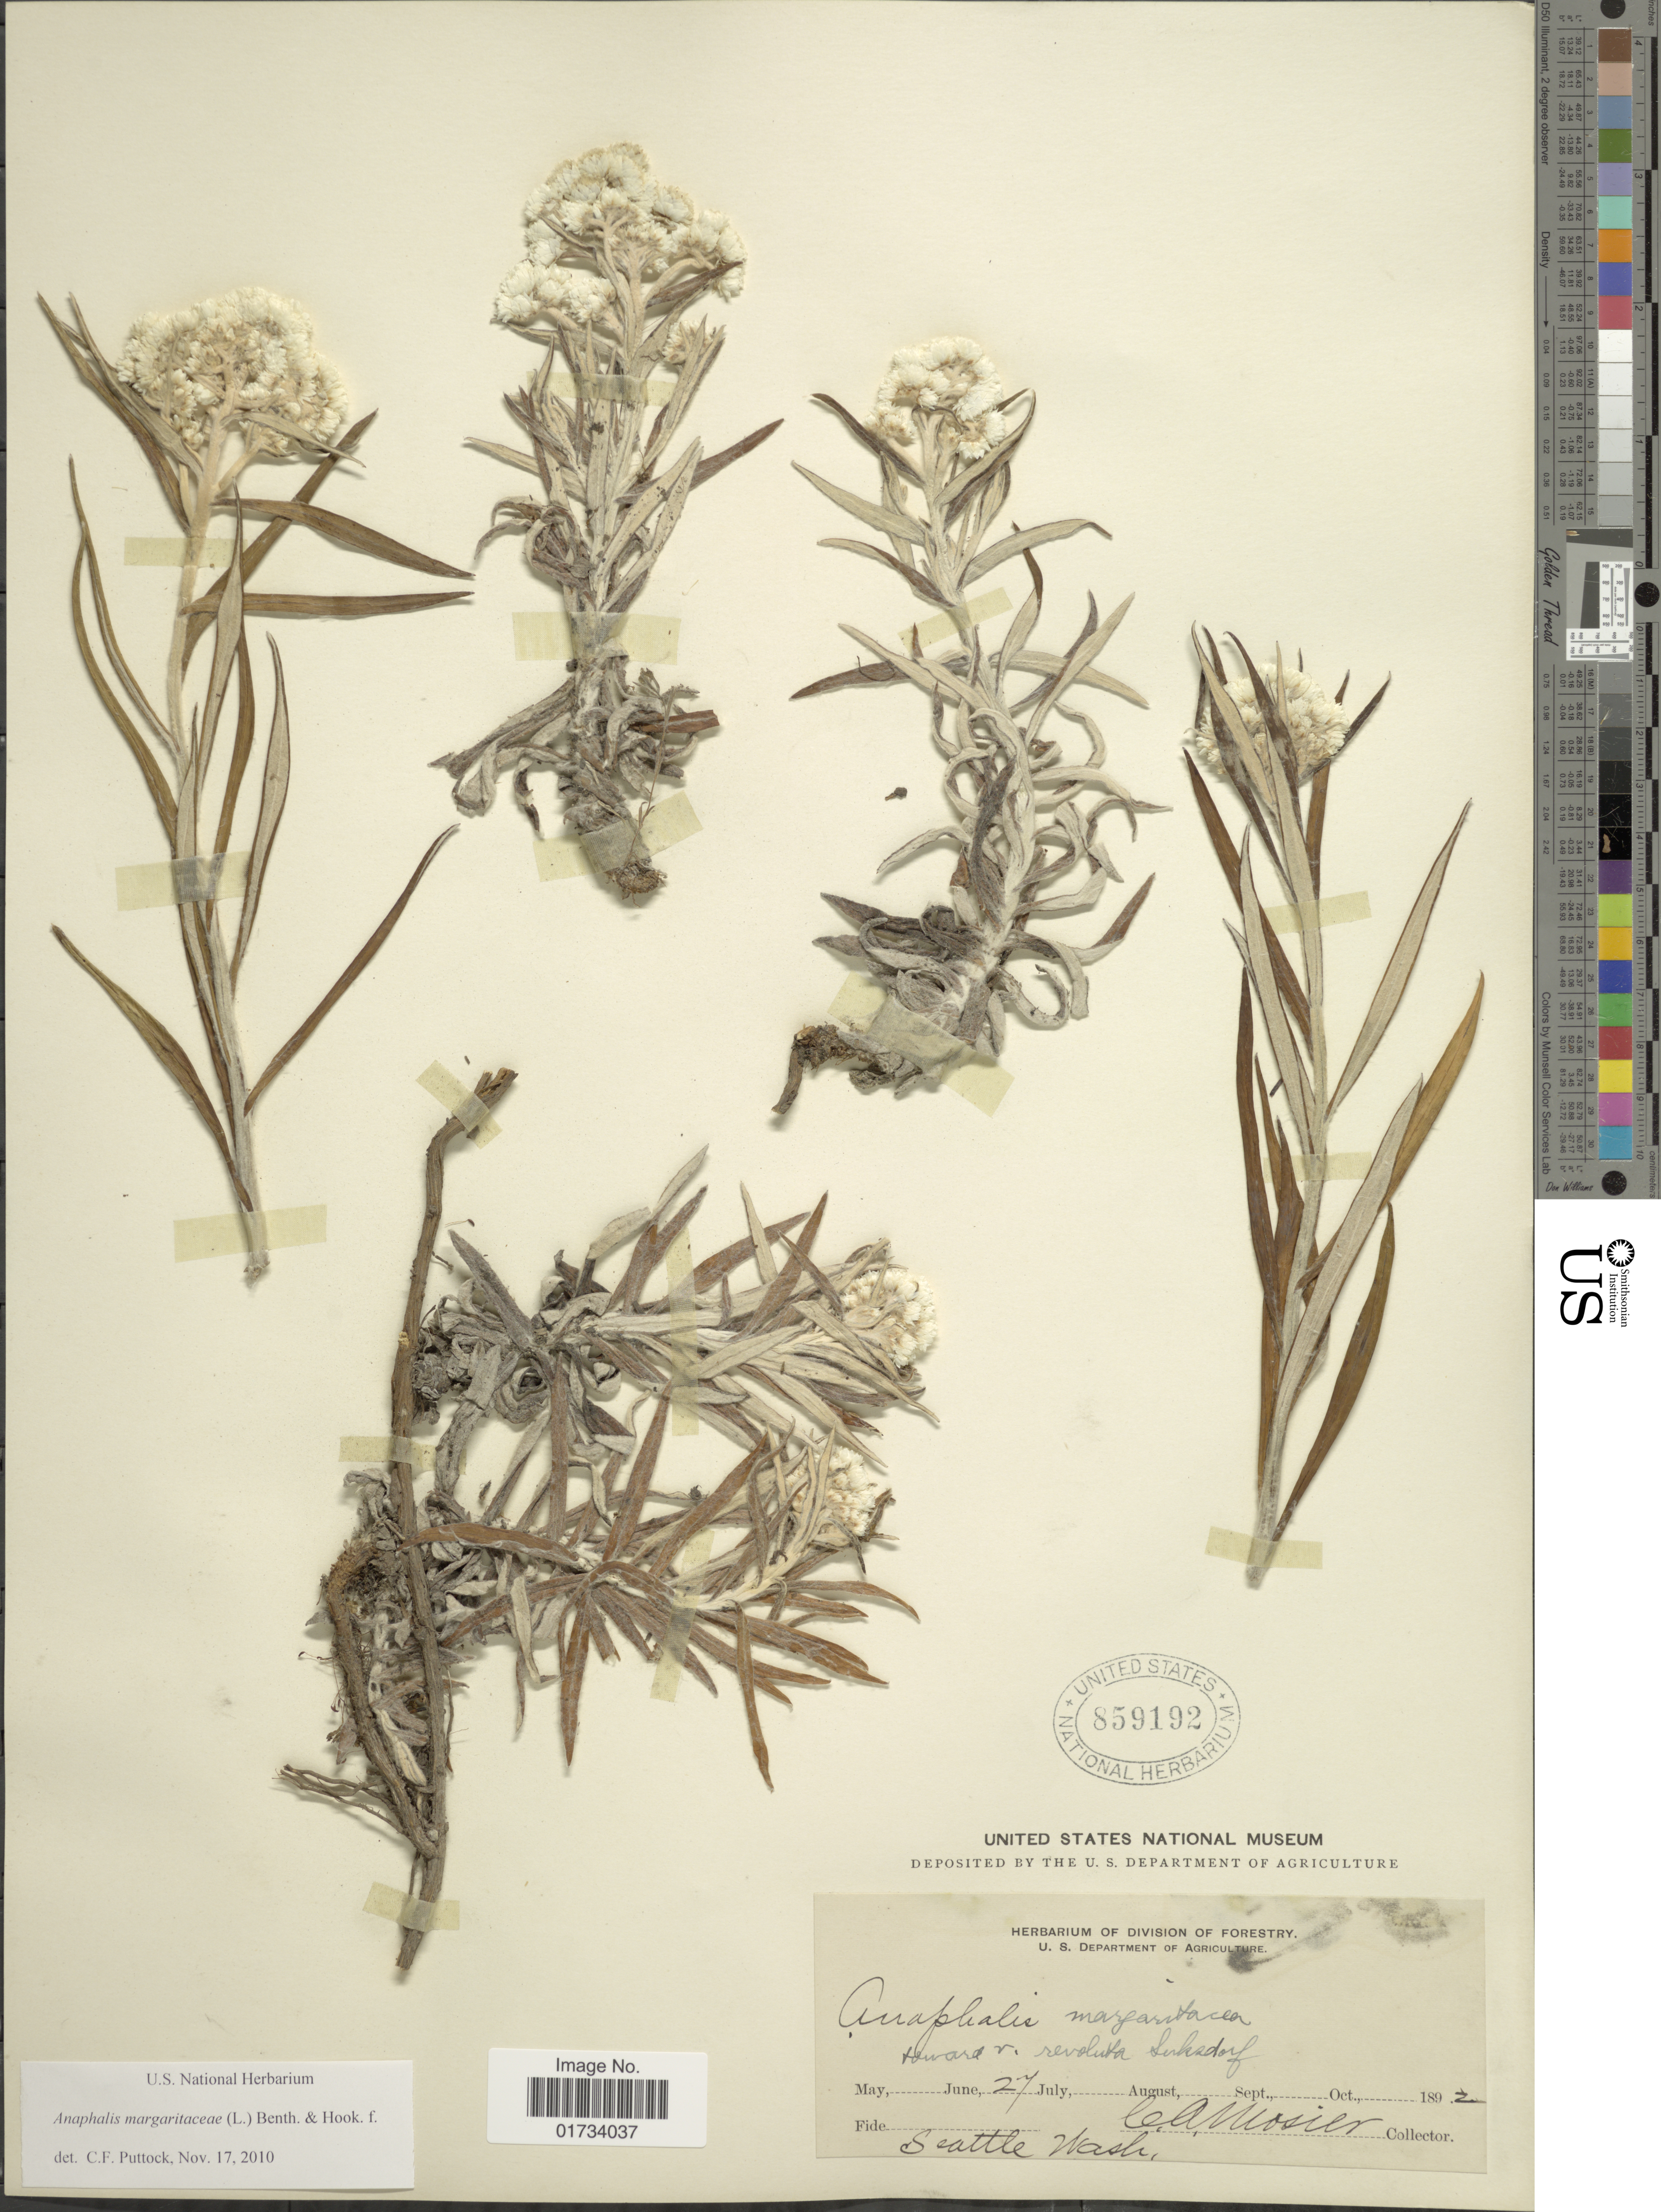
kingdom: Plantae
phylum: Tracheophyta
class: Magnoliopsida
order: Asterales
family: Asteraceae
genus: Anaphalis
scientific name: Anaphalis margaritacea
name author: (L.) Benth. & Hook. f.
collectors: C. A. Mosier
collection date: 1892-07-27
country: United States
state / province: Washington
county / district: King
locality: Seattle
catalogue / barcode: US 859192